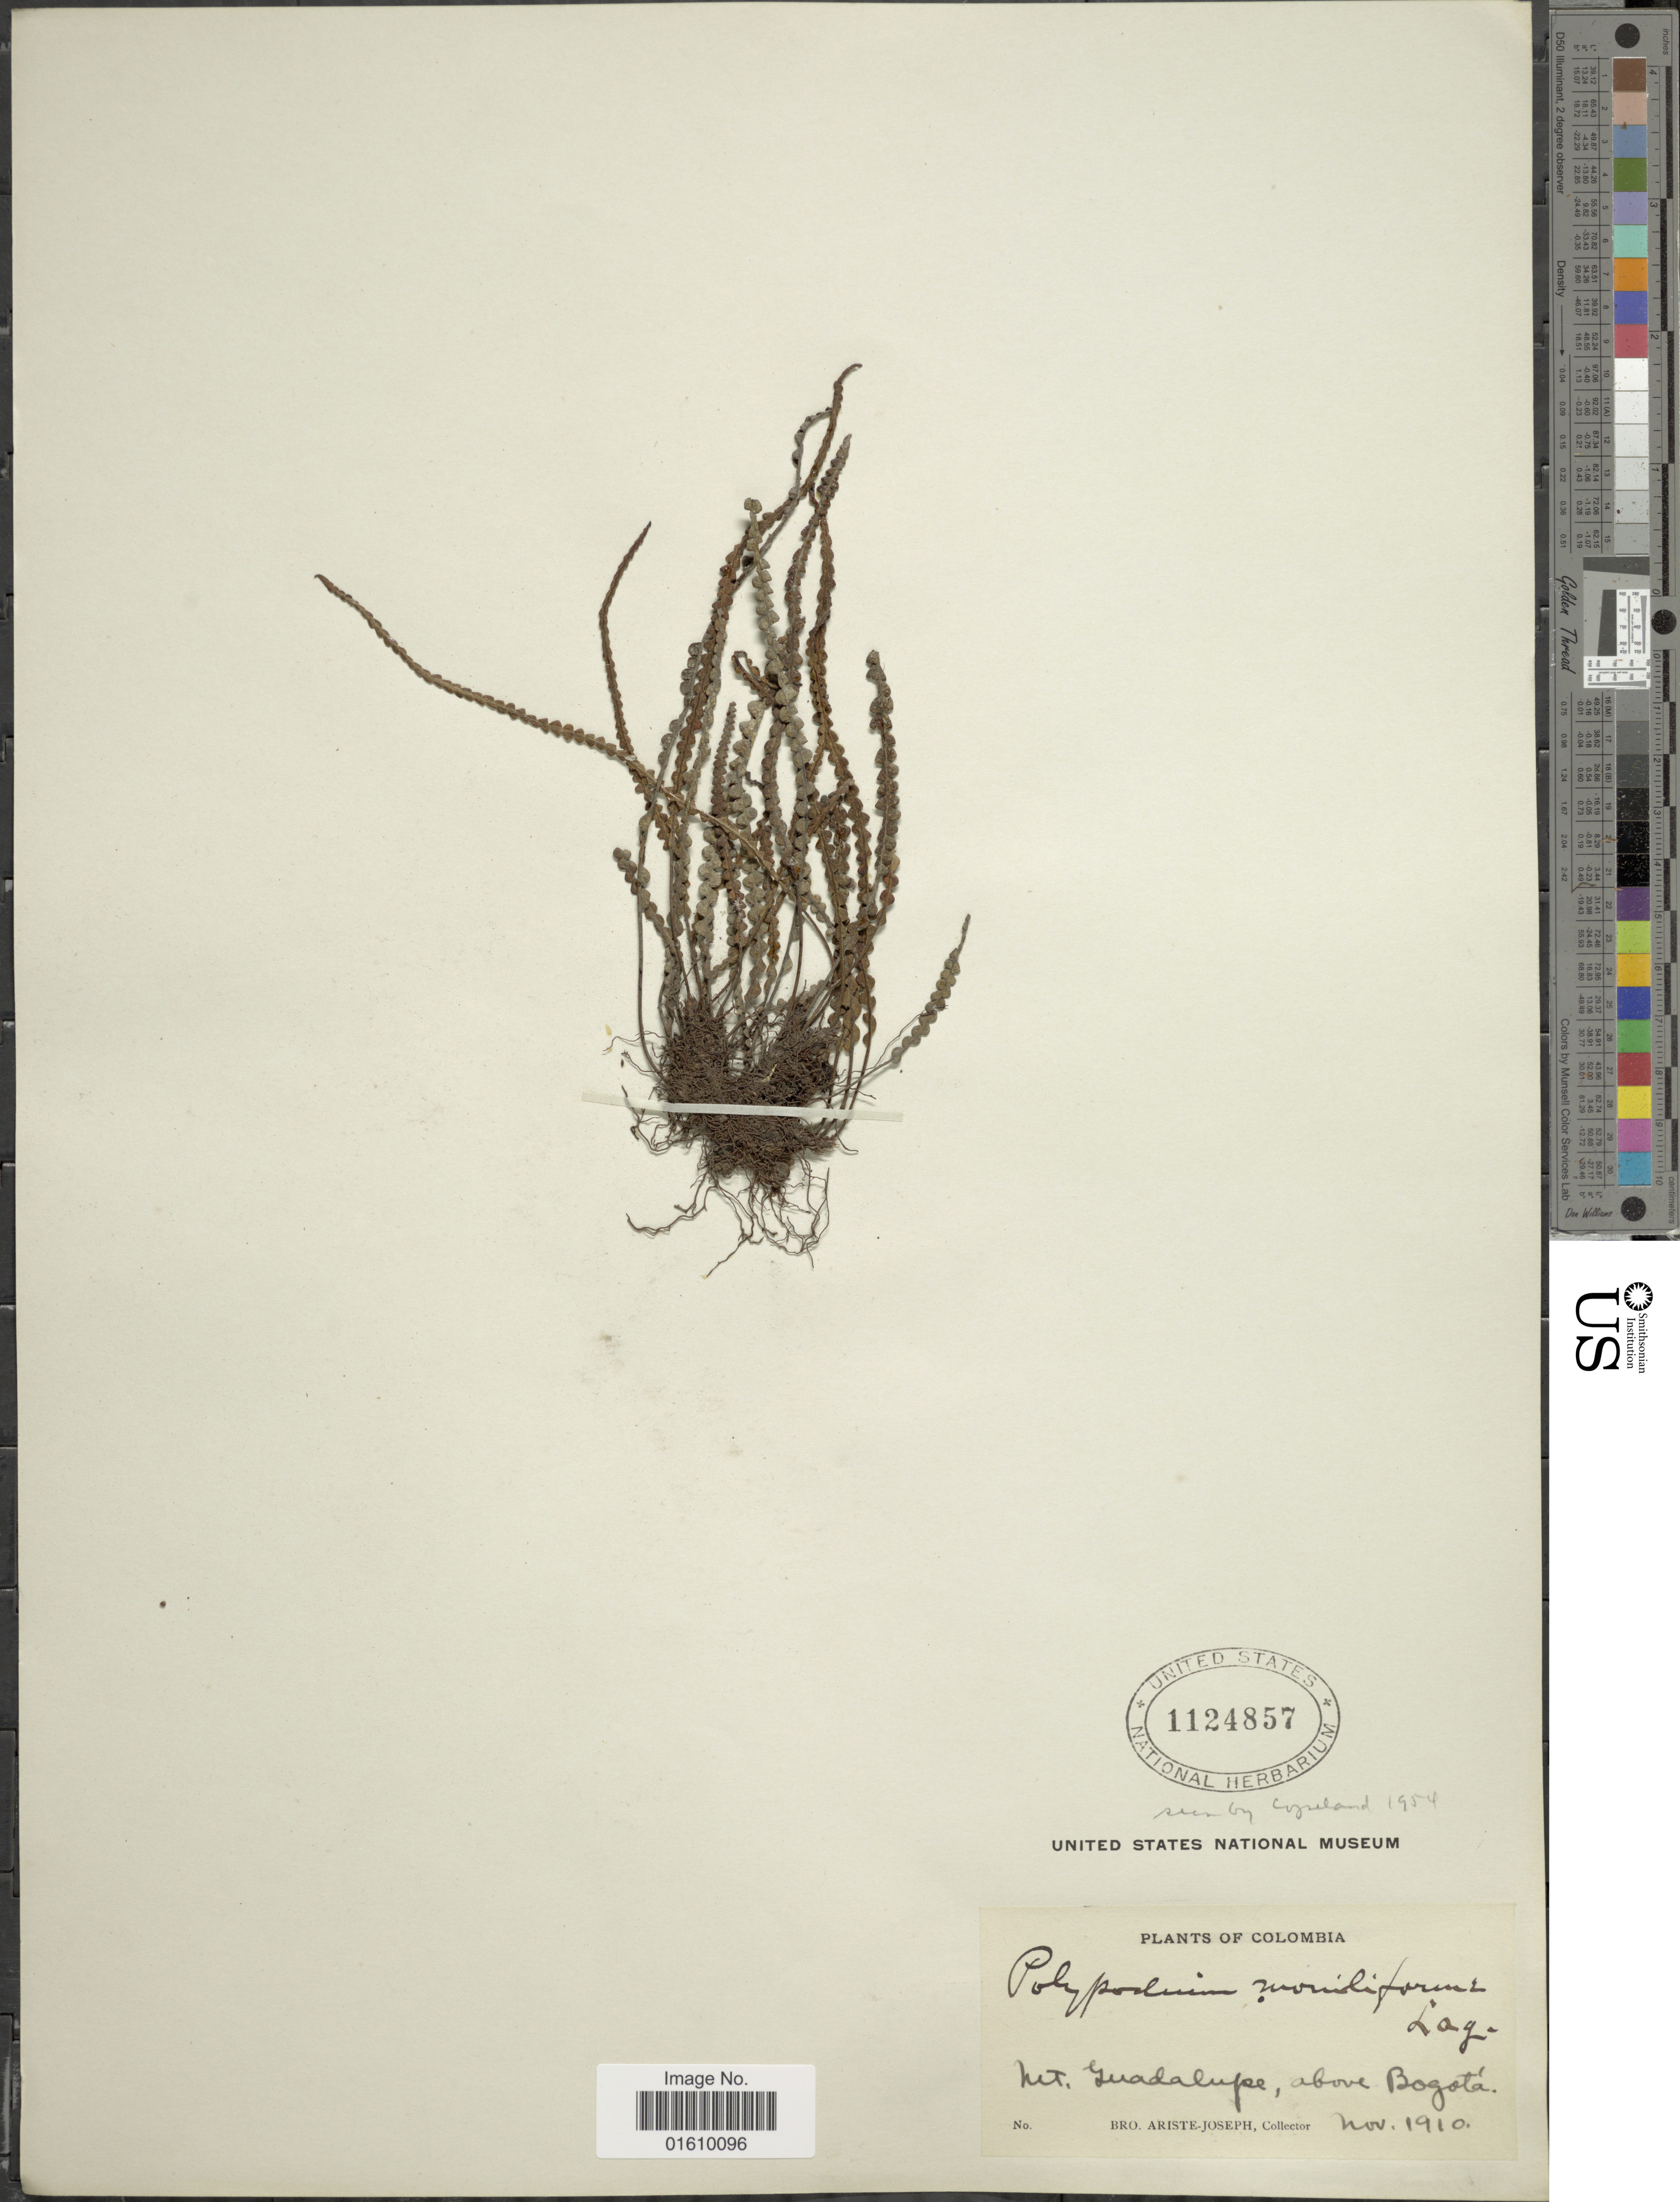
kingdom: Plantae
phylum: Tracheophyta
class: Polypodiopsida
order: Polypodiales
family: Polypodiaceae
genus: Melpomene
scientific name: Melpomene moniliformis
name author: (Lag. ex Sw.) A.R. Sm. & R.C. Moran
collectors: Bro. Ariste-Joseph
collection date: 1910-11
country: Colombia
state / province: Bogota D.C.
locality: Mt. Guadalupe, above Bogotá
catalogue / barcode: US 1124857